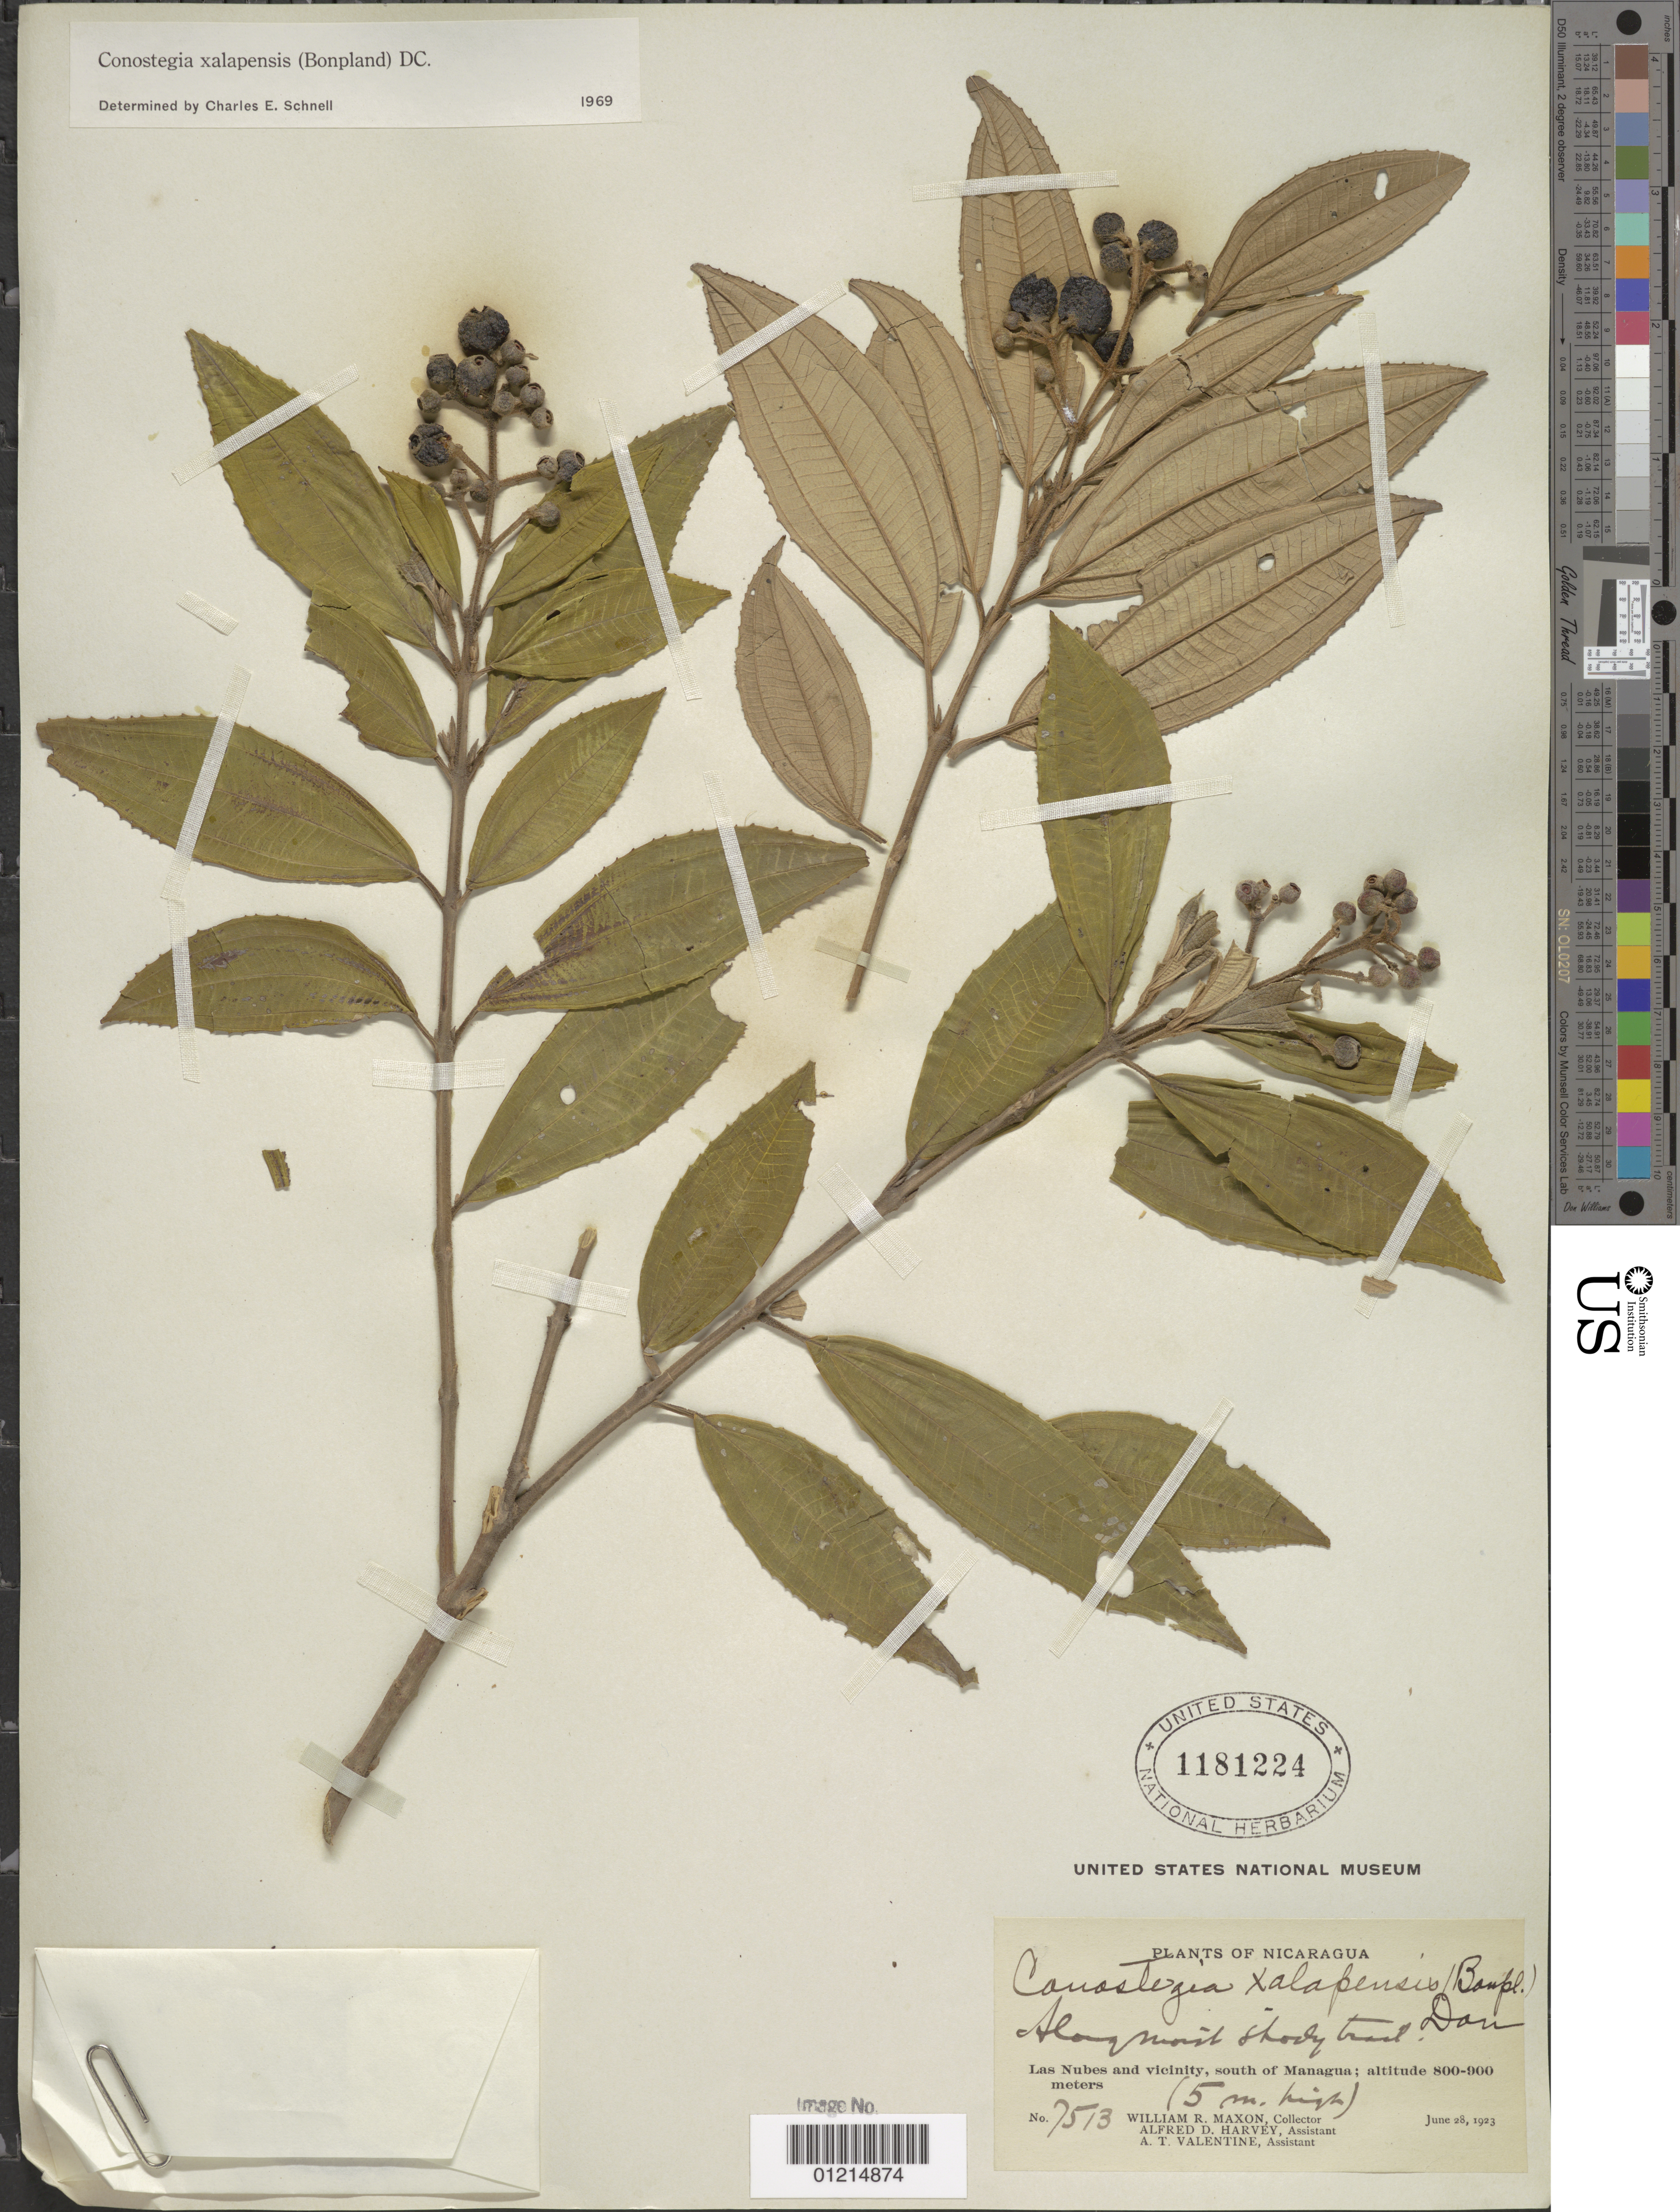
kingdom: Plantae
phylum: Tracheophyta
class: Magnoliopsida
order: Myrtales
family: Melastomataceae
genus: Conostegia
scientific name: Conostegia quadrangularis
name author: Schltdl. ex Steud.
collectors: W. R. Maxon, A. D. Harvey & A. Valentine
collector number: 7513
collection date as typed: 28 Jun 1923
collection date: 1923-06-28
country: Nicaragua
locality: Las Nubes and vicinity, S of Managua.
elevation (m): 800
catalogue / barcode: US 1181224